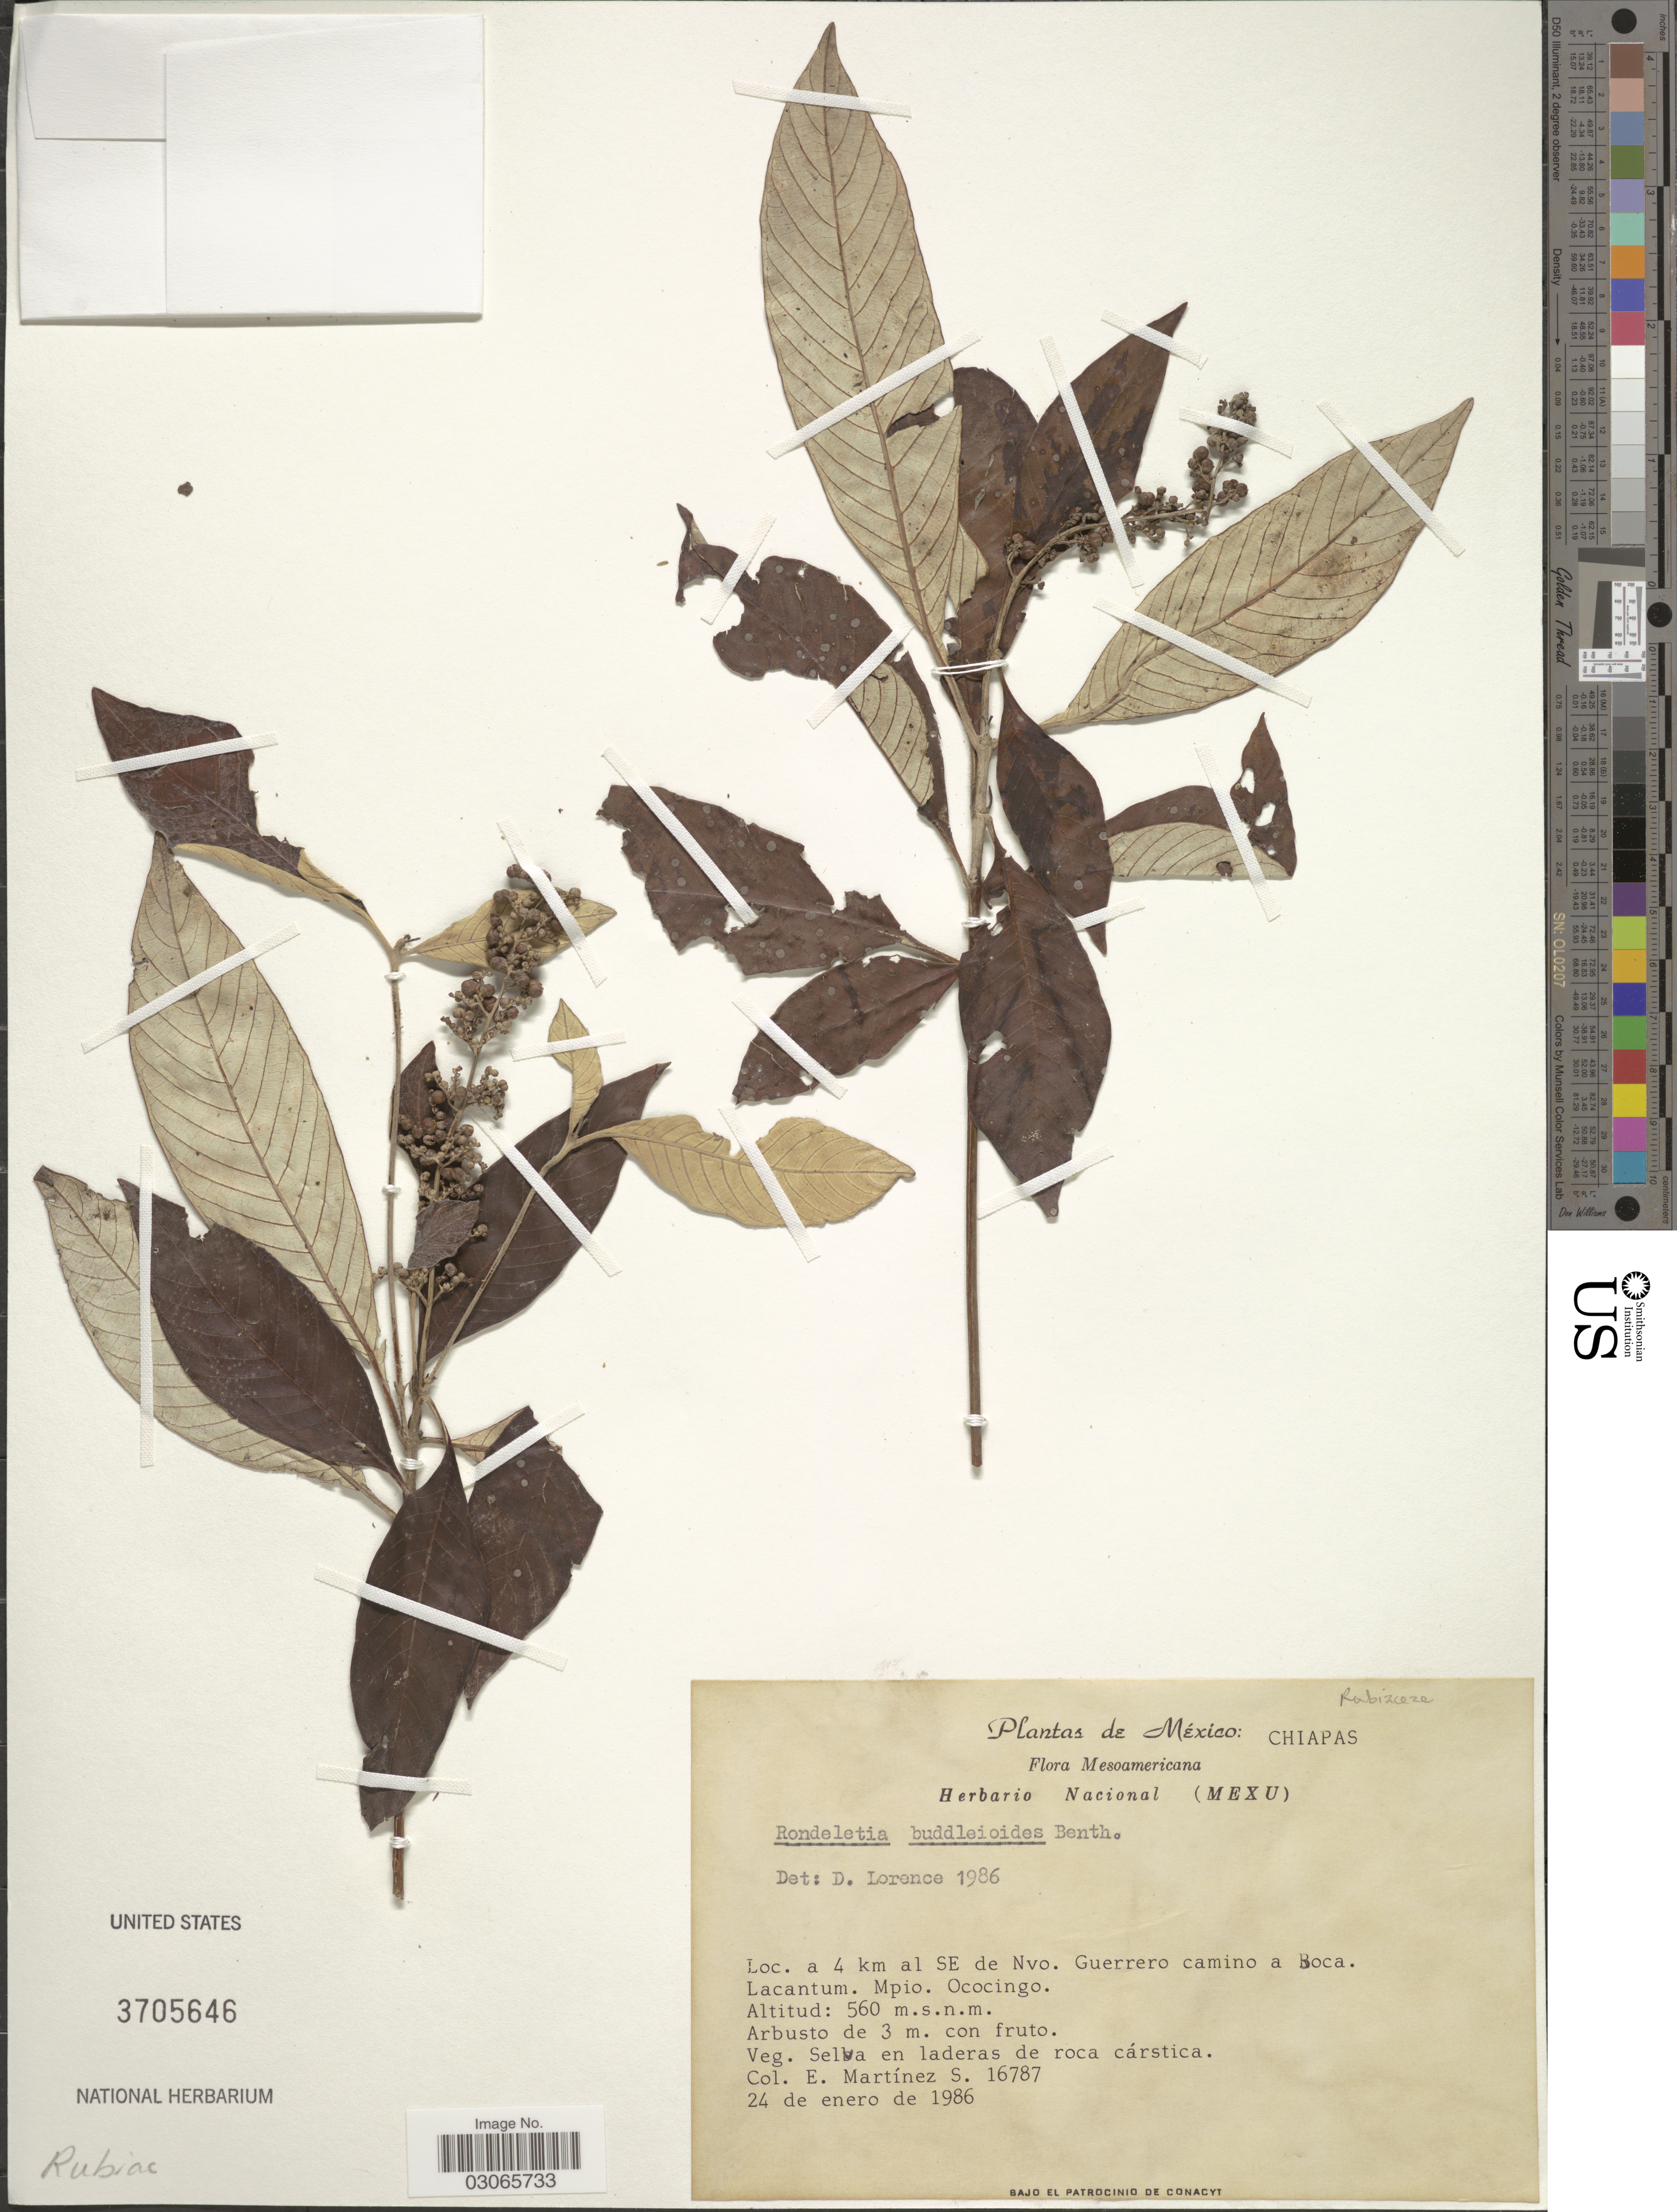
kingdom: Plantae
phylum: Tracheophyta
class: Magnoliopsida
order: Gentianales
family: Rubiaceae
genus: Rondeletia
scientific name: Rondeletia buddleioides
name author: Benth.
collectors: E. M. Martínez S.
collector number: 16787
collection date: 1986-01-24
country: Mexico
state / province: Chiapas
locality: A 4 km al SE de Nvo. Guerrero camino a Boca. Mpio. Ococingo.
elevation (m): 560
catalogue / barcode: US 3705646